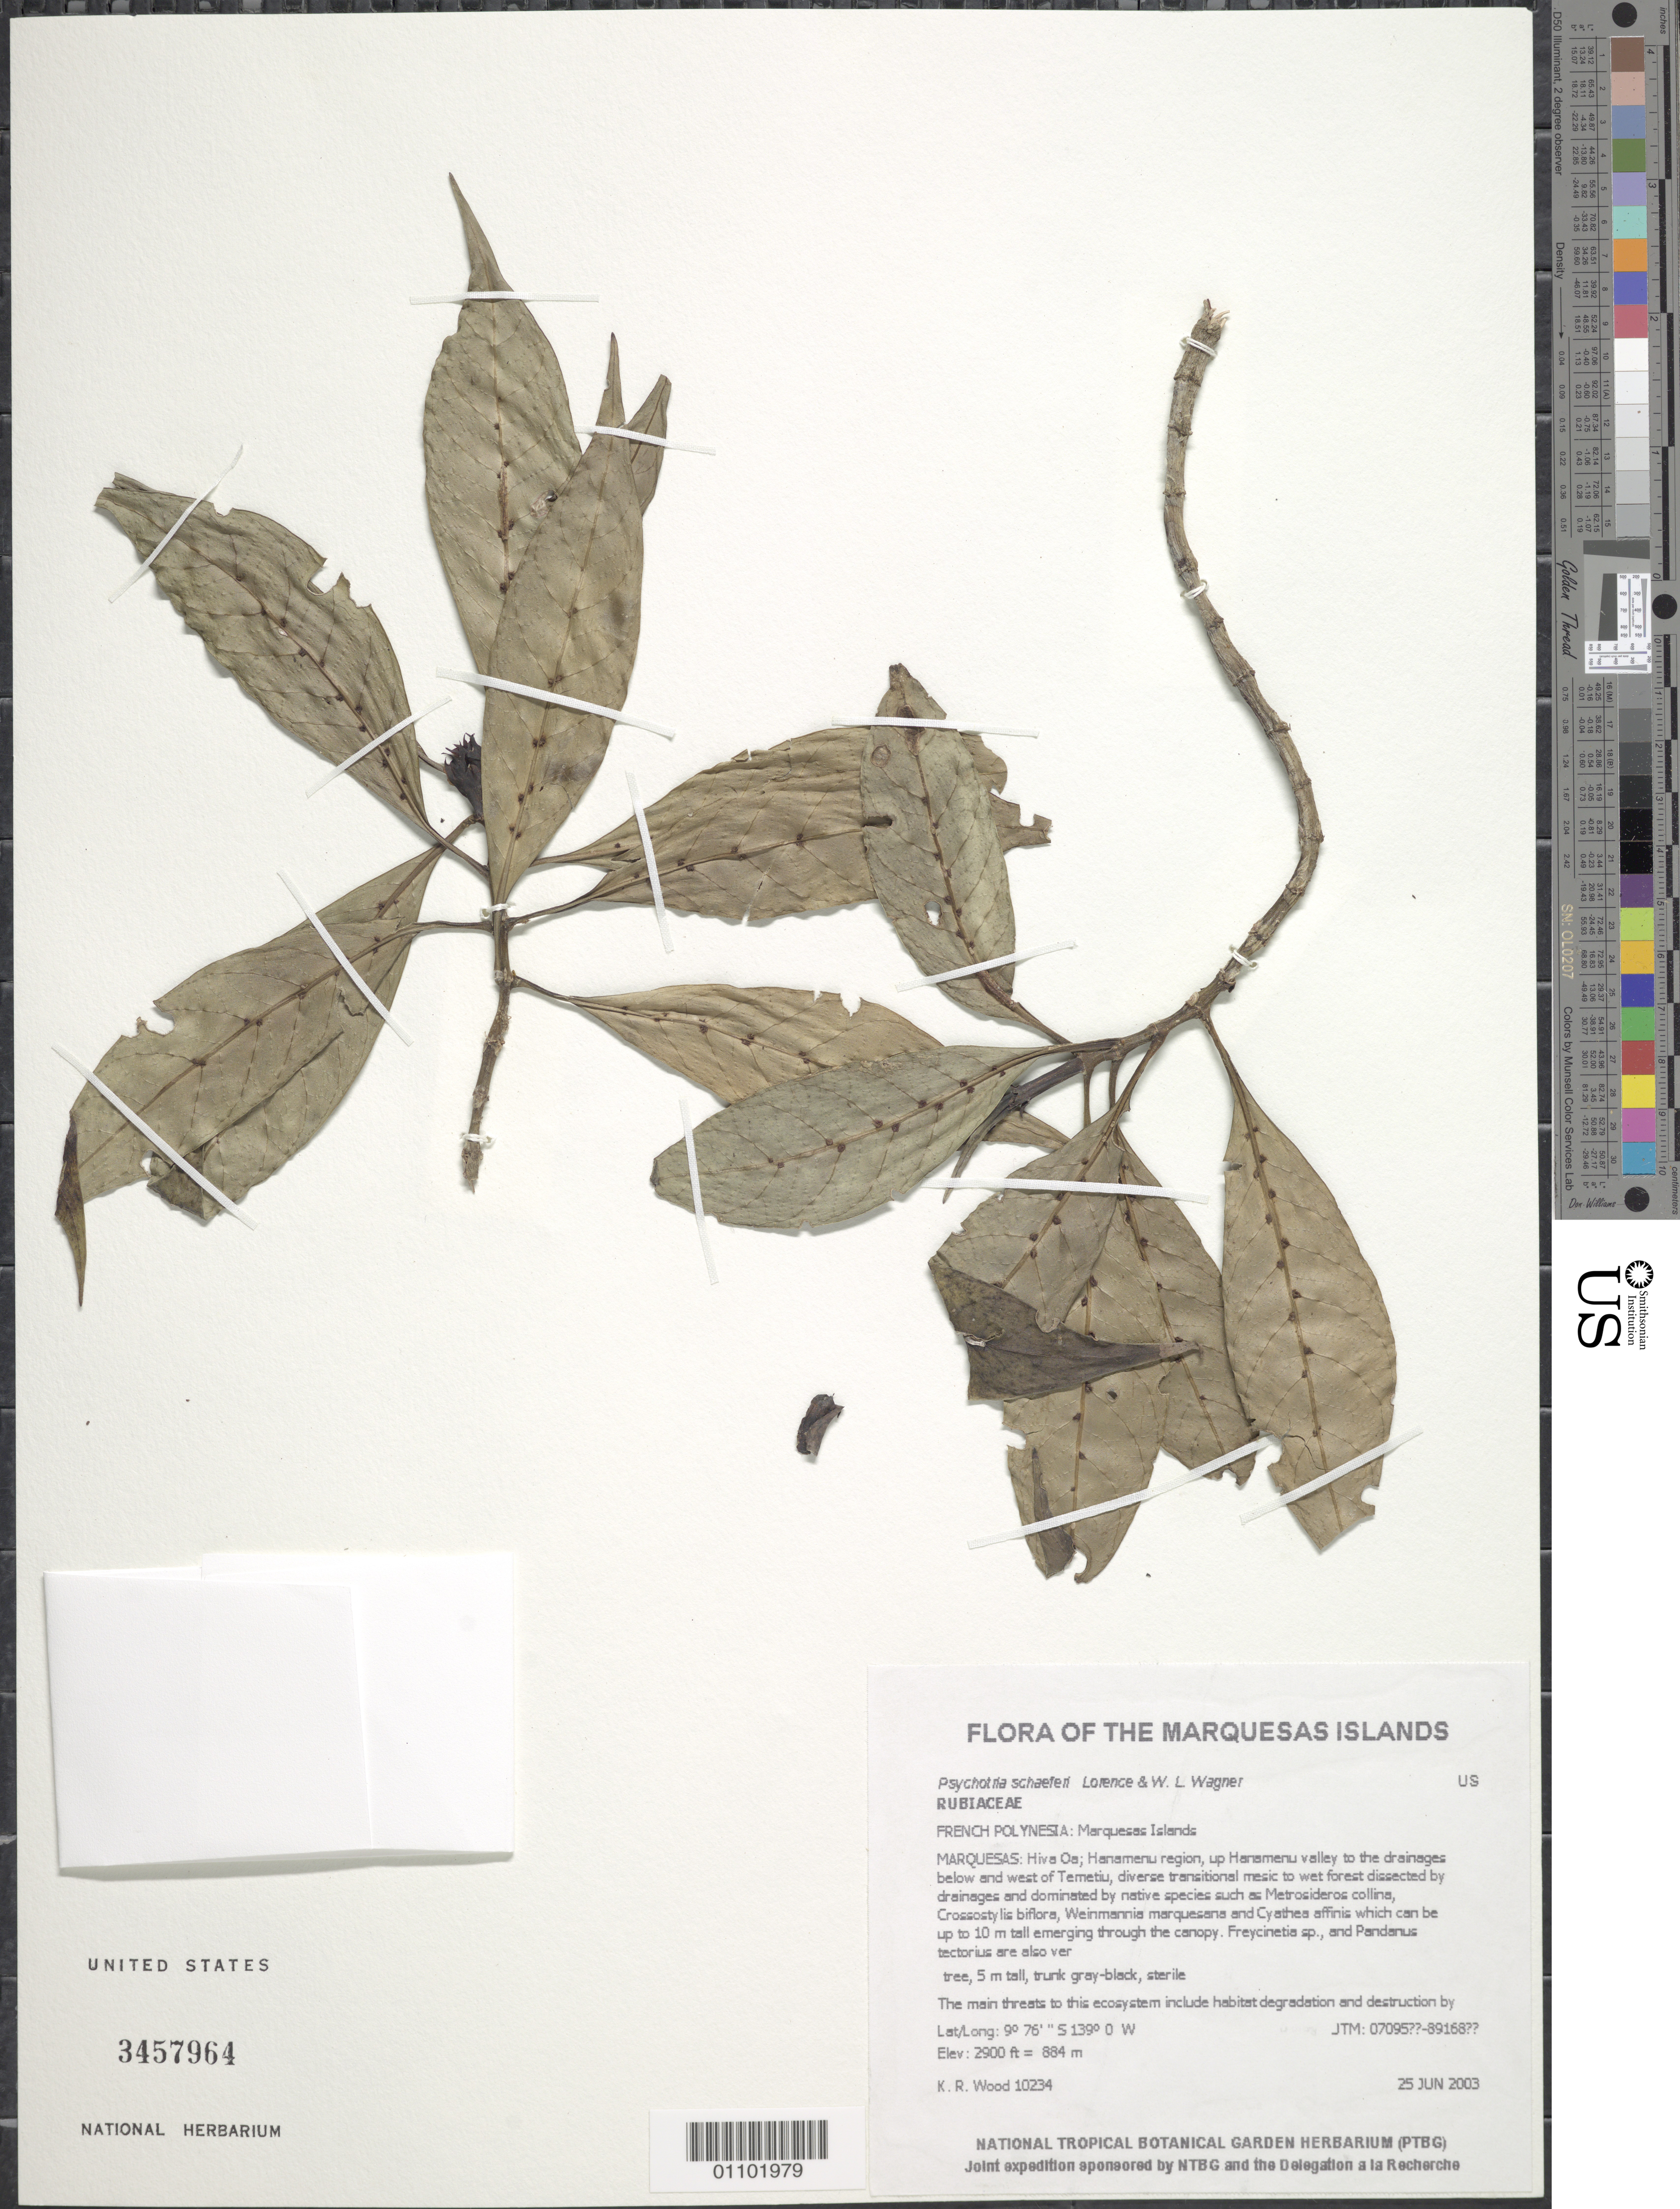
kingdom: Plantae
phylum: Tracheophyta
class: Magnoliopsida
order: Gentianales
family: Rubiaceae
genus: Psychotria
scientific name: Psychotria schaeferi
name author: Lorence & W.L. Wagner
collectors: K. R. Wood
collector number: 10234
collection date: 2003-06-25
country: French Polynesia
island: Hiva Oa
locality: Hanamenu region, up Hanamenu valley to the drainages below and west of Temetiu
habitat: Diverse transitional mesic to wet forest dissected by drainages. Mid-slope, W aspect, moderate slope, closed, mesic to wet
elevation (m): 884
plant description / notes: Habitat degradation and destruction by feral pigs, catastrophic extinction through environmental events, predation by rats that eat seeds, competition with non-native plant taxa such as, Ageratum conyzoides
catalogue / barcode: US 3457964